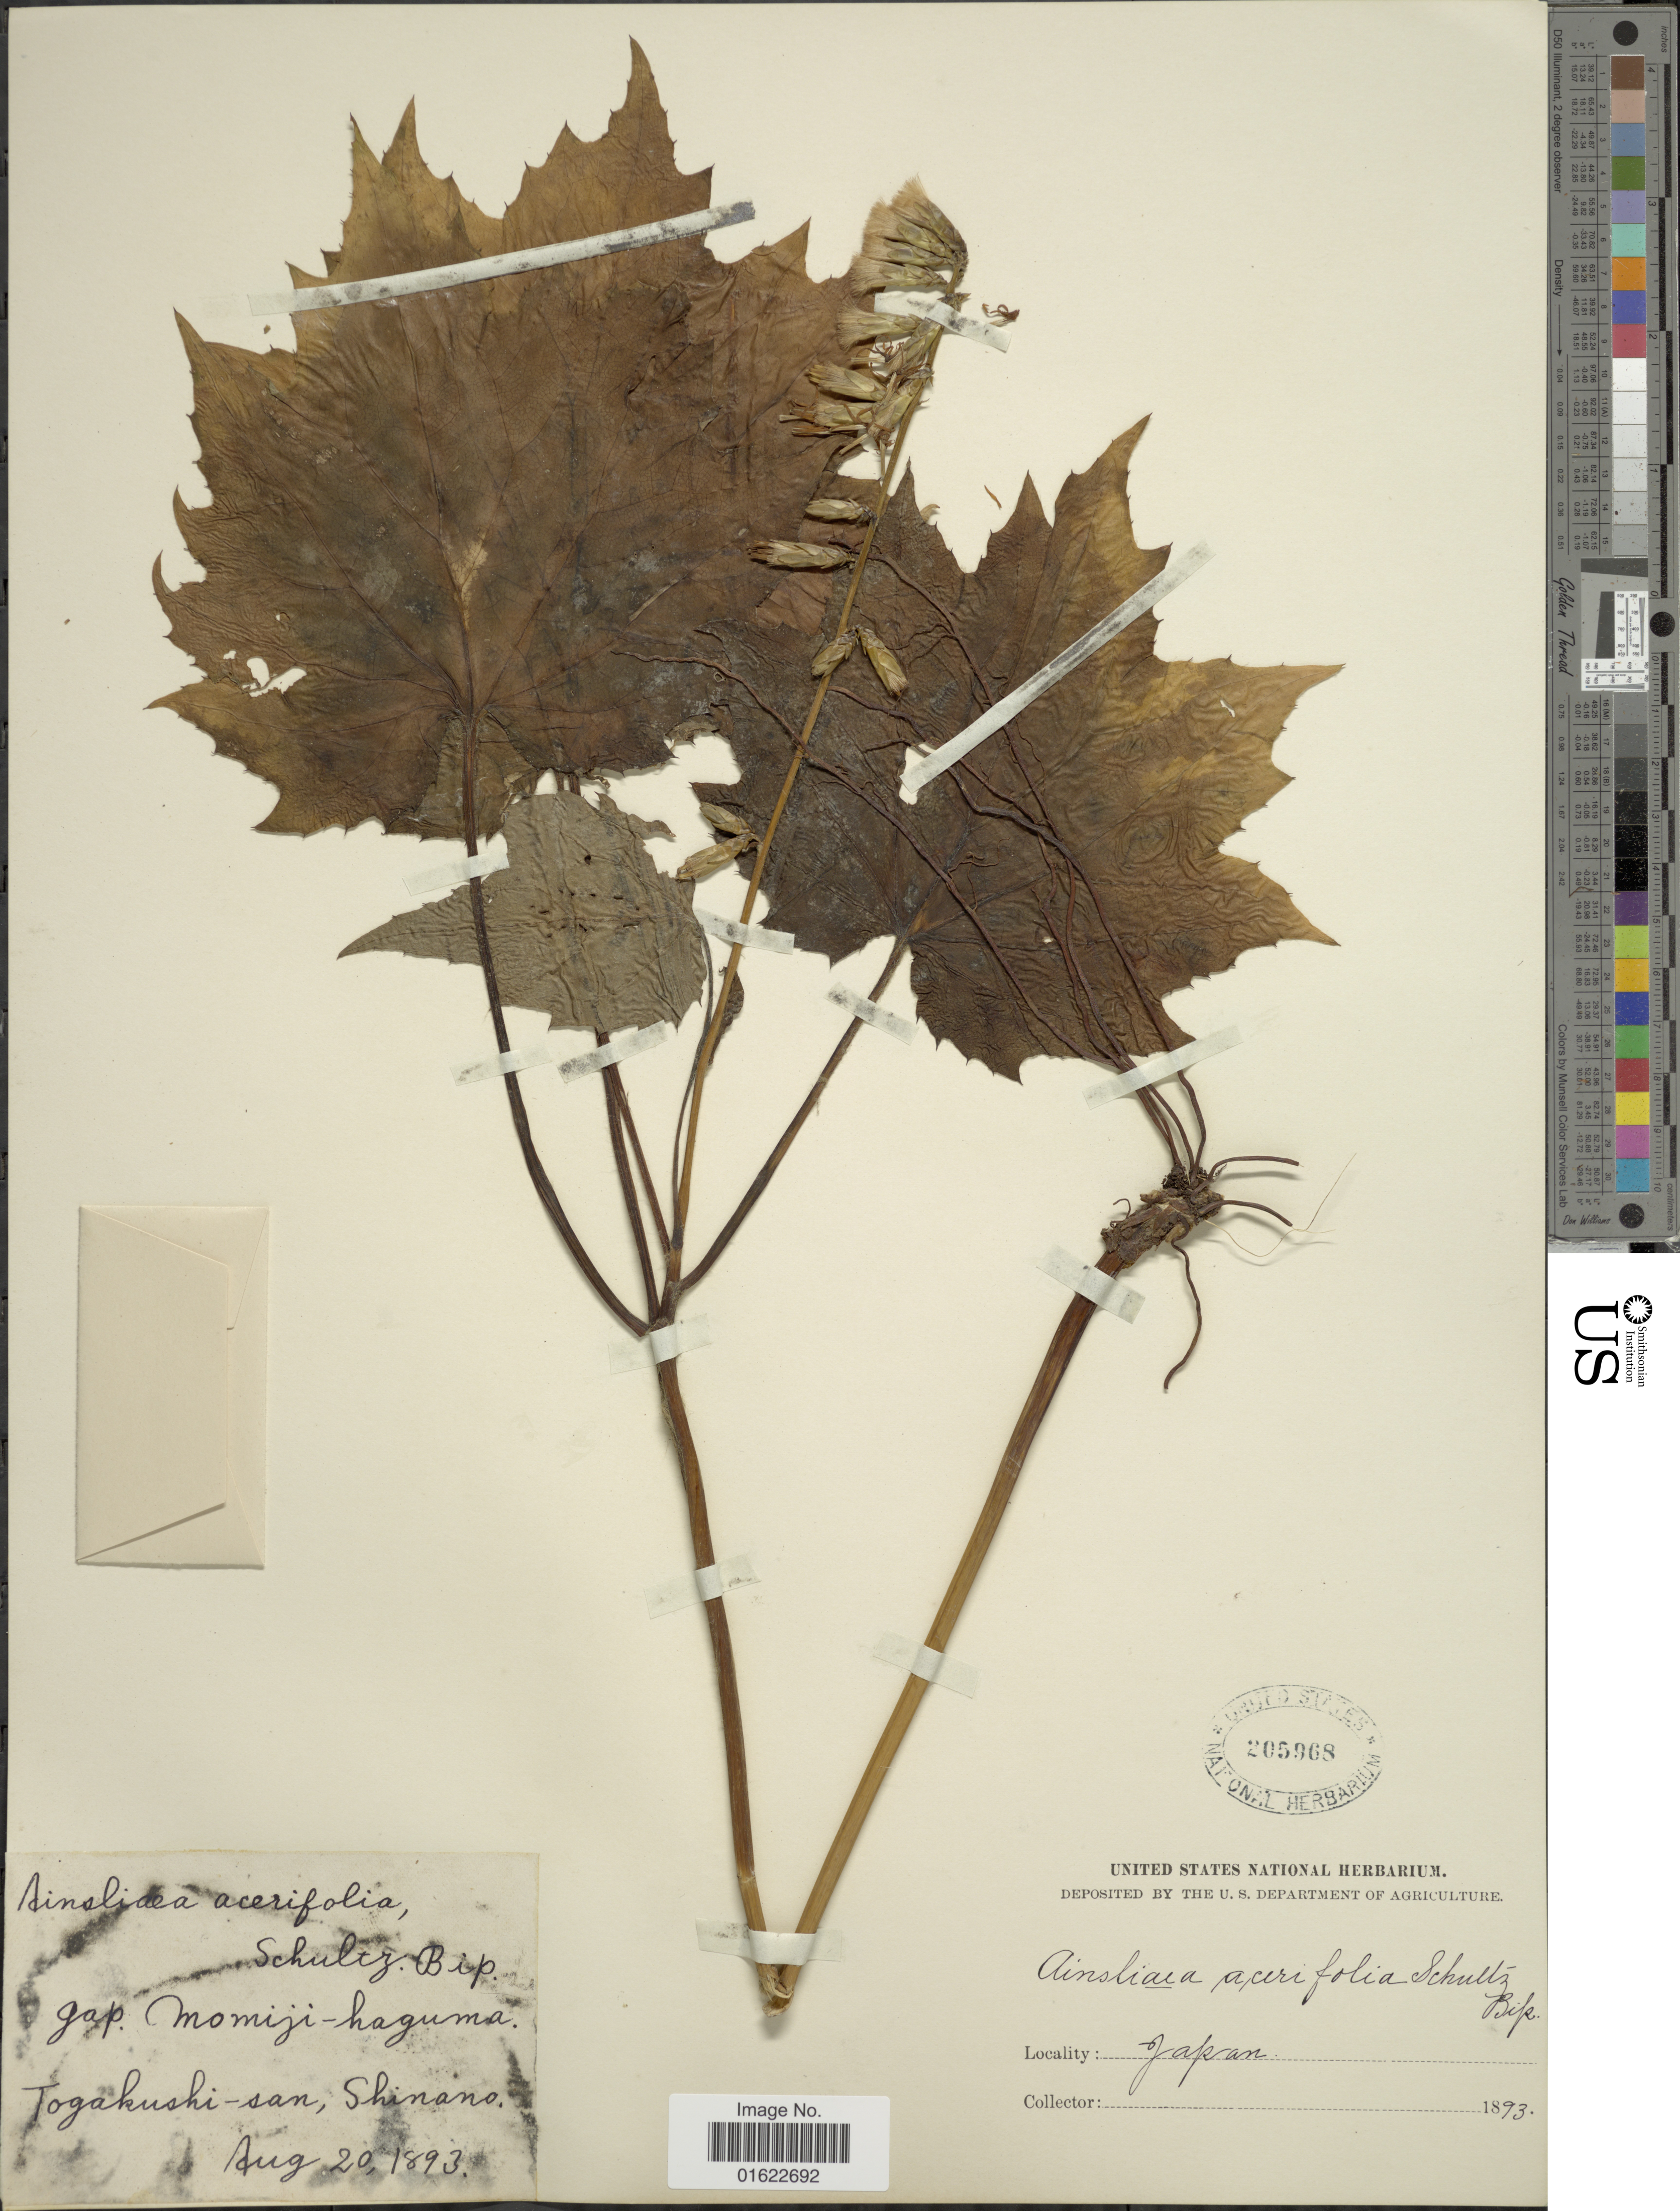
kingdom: Plantae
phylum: Tracheophyta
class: Magnoliopsida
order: Asterales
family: Asteraceae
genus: Ainsliaea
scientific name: Ainsliaea acerifolia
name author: Sch. Bip.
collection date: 1893-08-20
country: Japan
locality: Togakushi-san, Shinano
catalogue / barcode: US 205968